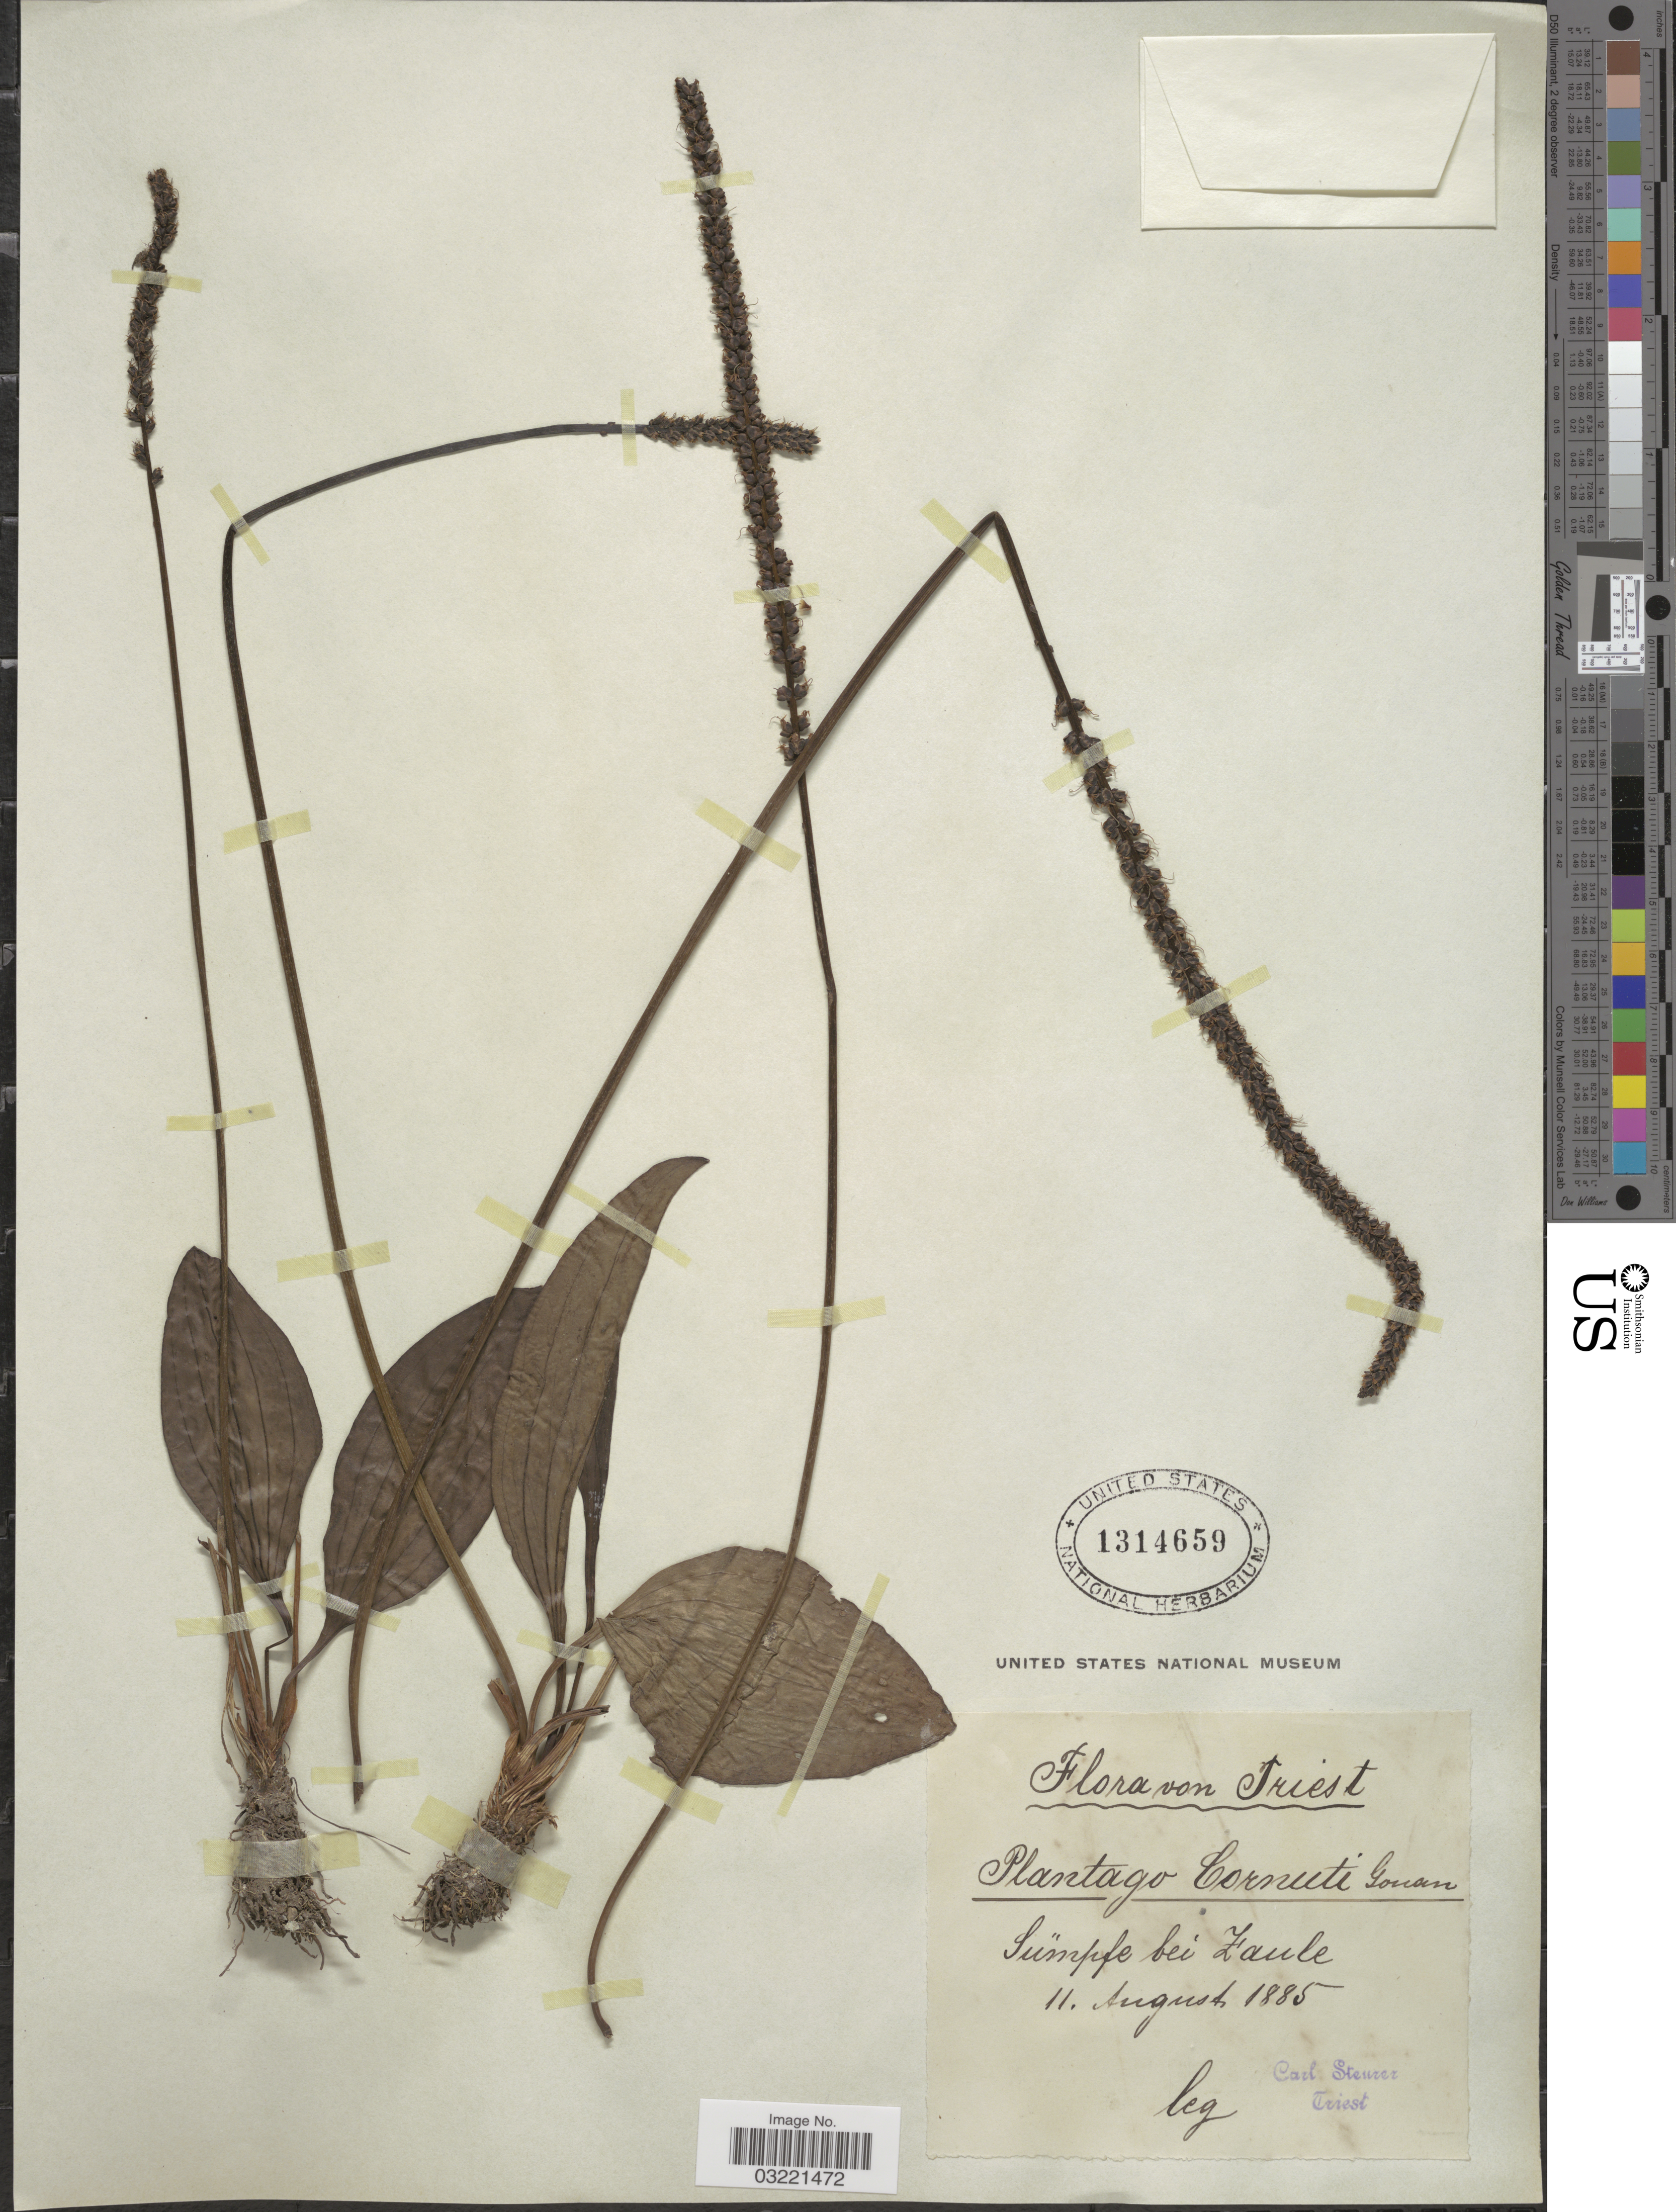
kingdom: Plantae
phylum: Tracheophyta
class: Magnoliopsida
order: Lamiales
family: Plantaginaceae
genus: Plantago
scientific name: Plantago cornuti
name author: Gouan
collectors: Steurer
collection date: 1885-08-11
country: Italy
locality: Triest, Sümpfe bei Zaule.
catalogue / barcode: US 1314659